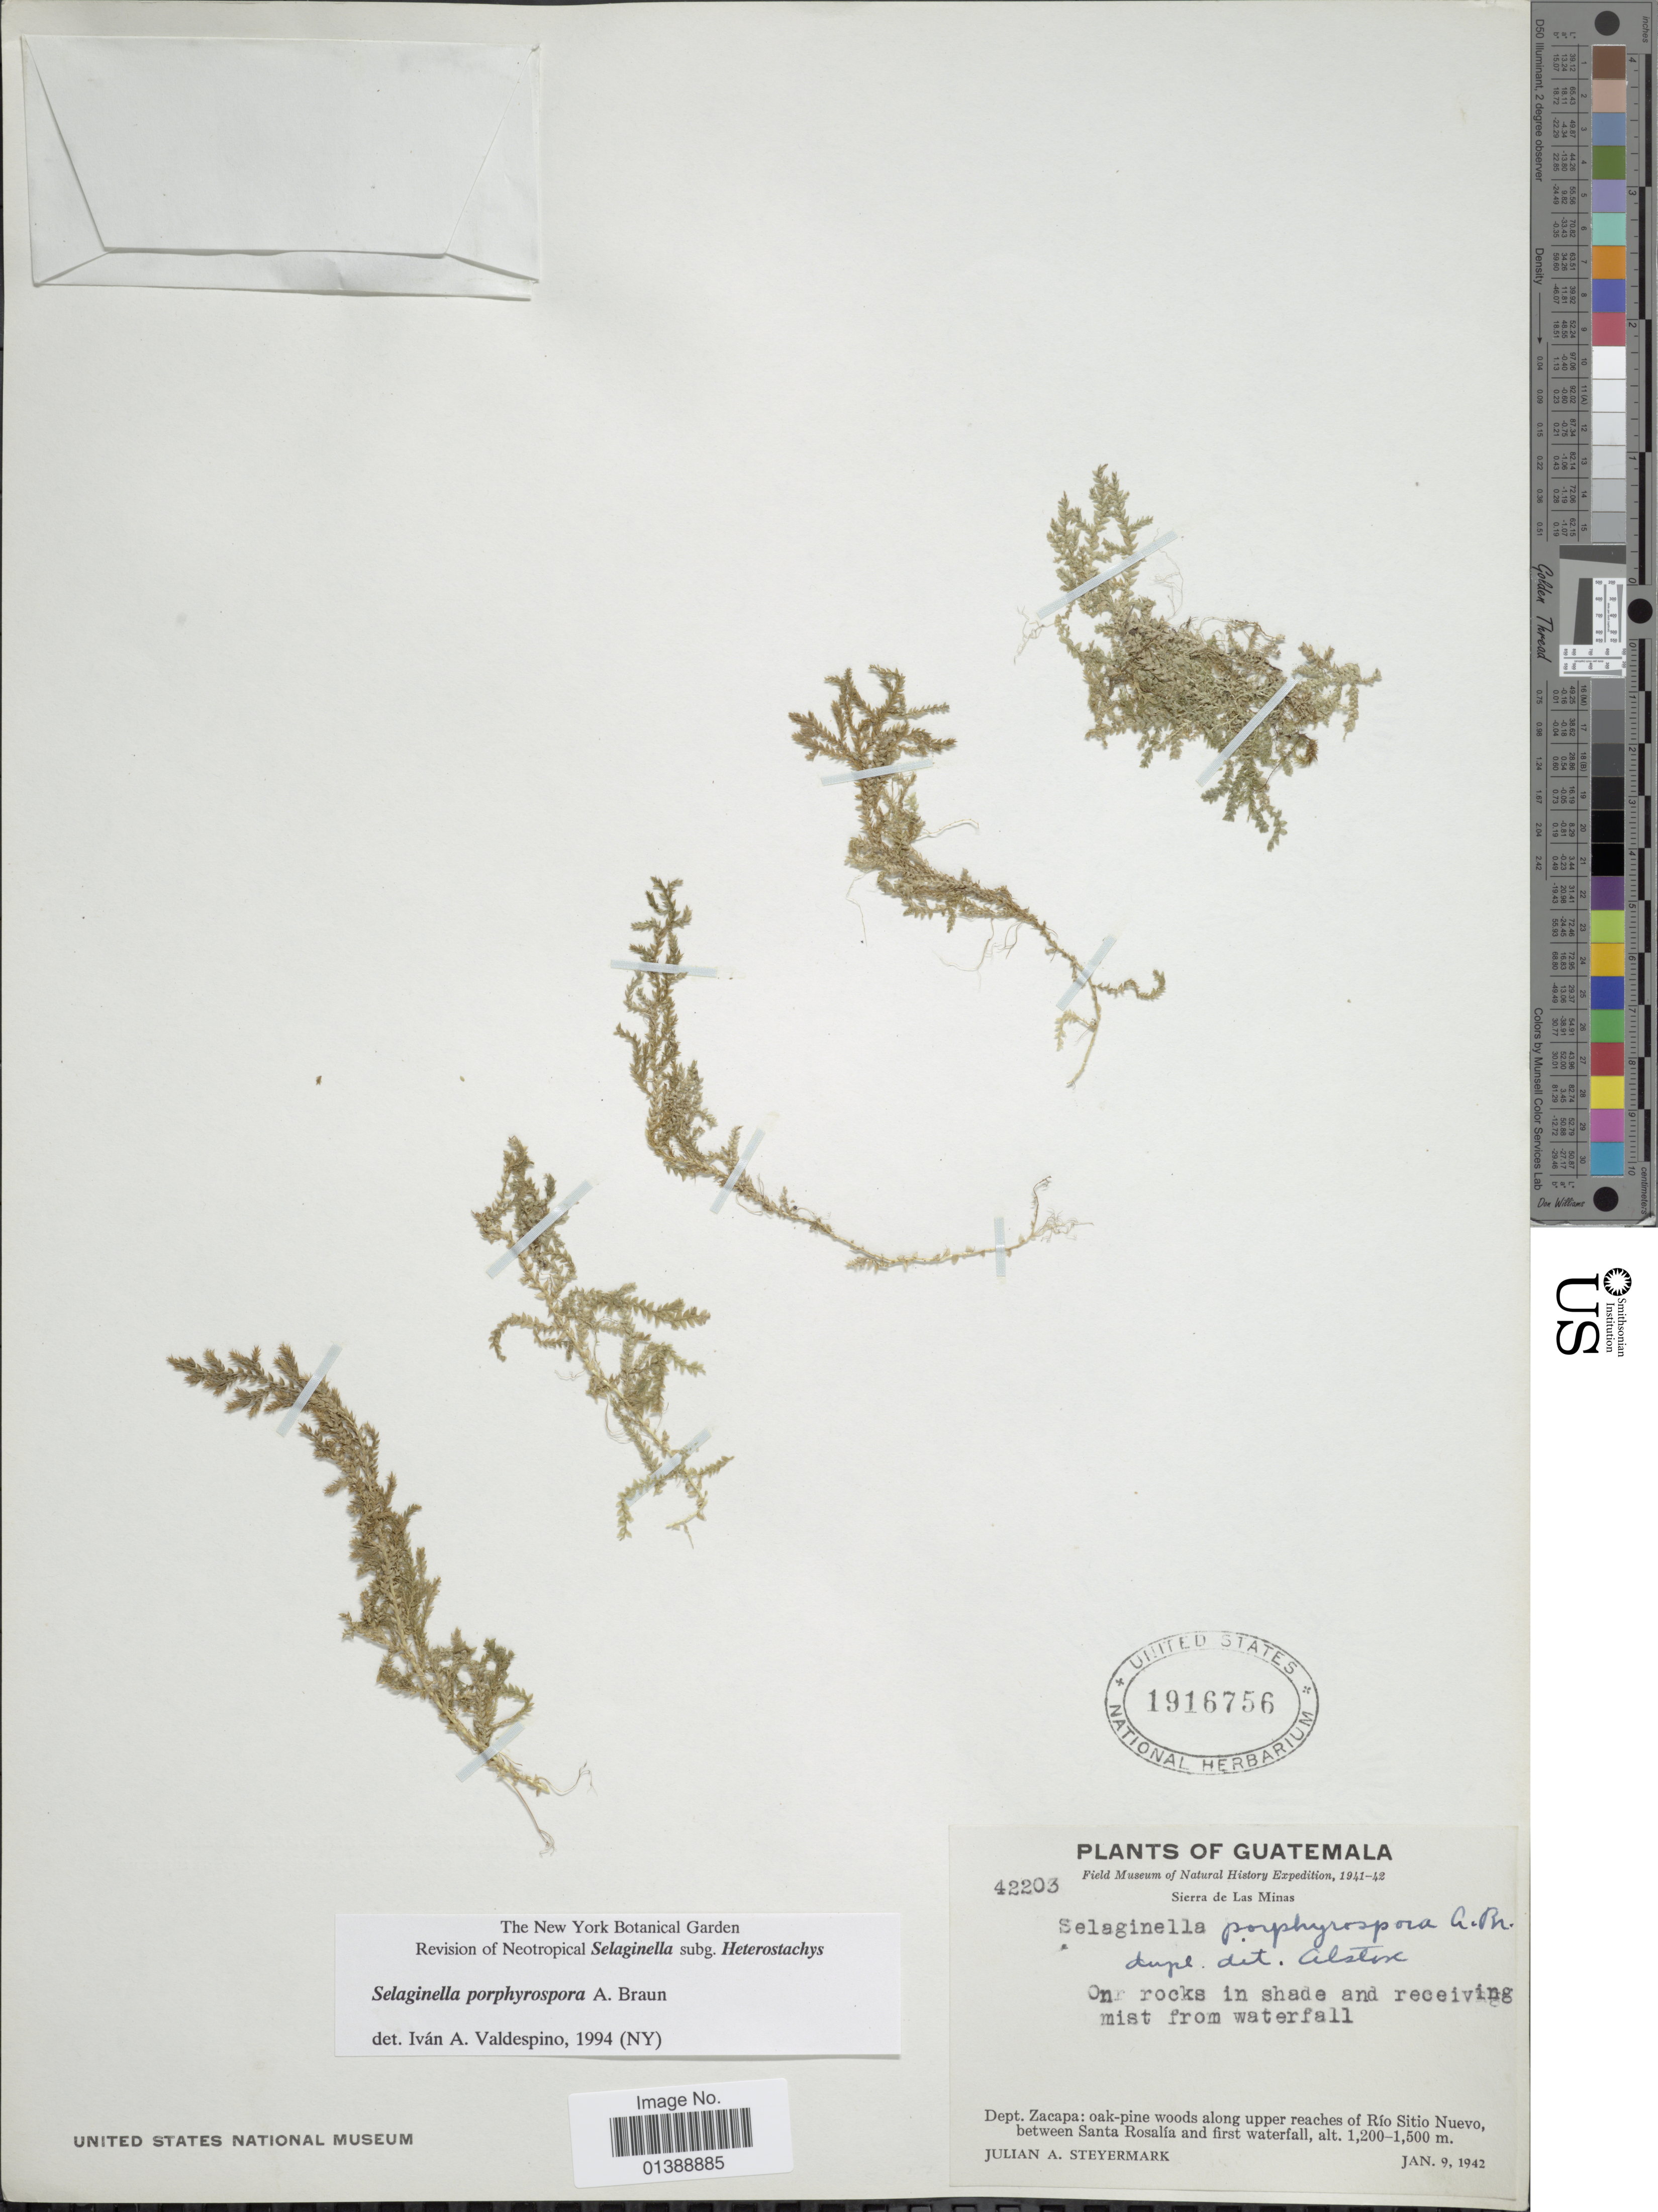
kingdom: Plantae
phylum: Tracheophyta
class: Lycopodiopsida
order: Selaginellales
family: Selaginellaceae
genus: Selaginella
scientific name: Selaginella porphyrospora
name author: A. Braun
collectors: J. Steyermark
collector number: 42203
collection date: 1942-01-09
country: Guatemala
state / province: Zacapa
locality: Oak-pine woods along upper reaches of RíoSitio Nuevo, between Santa Rosalía and first waterfall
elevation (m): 1200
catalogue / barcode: US 1916756